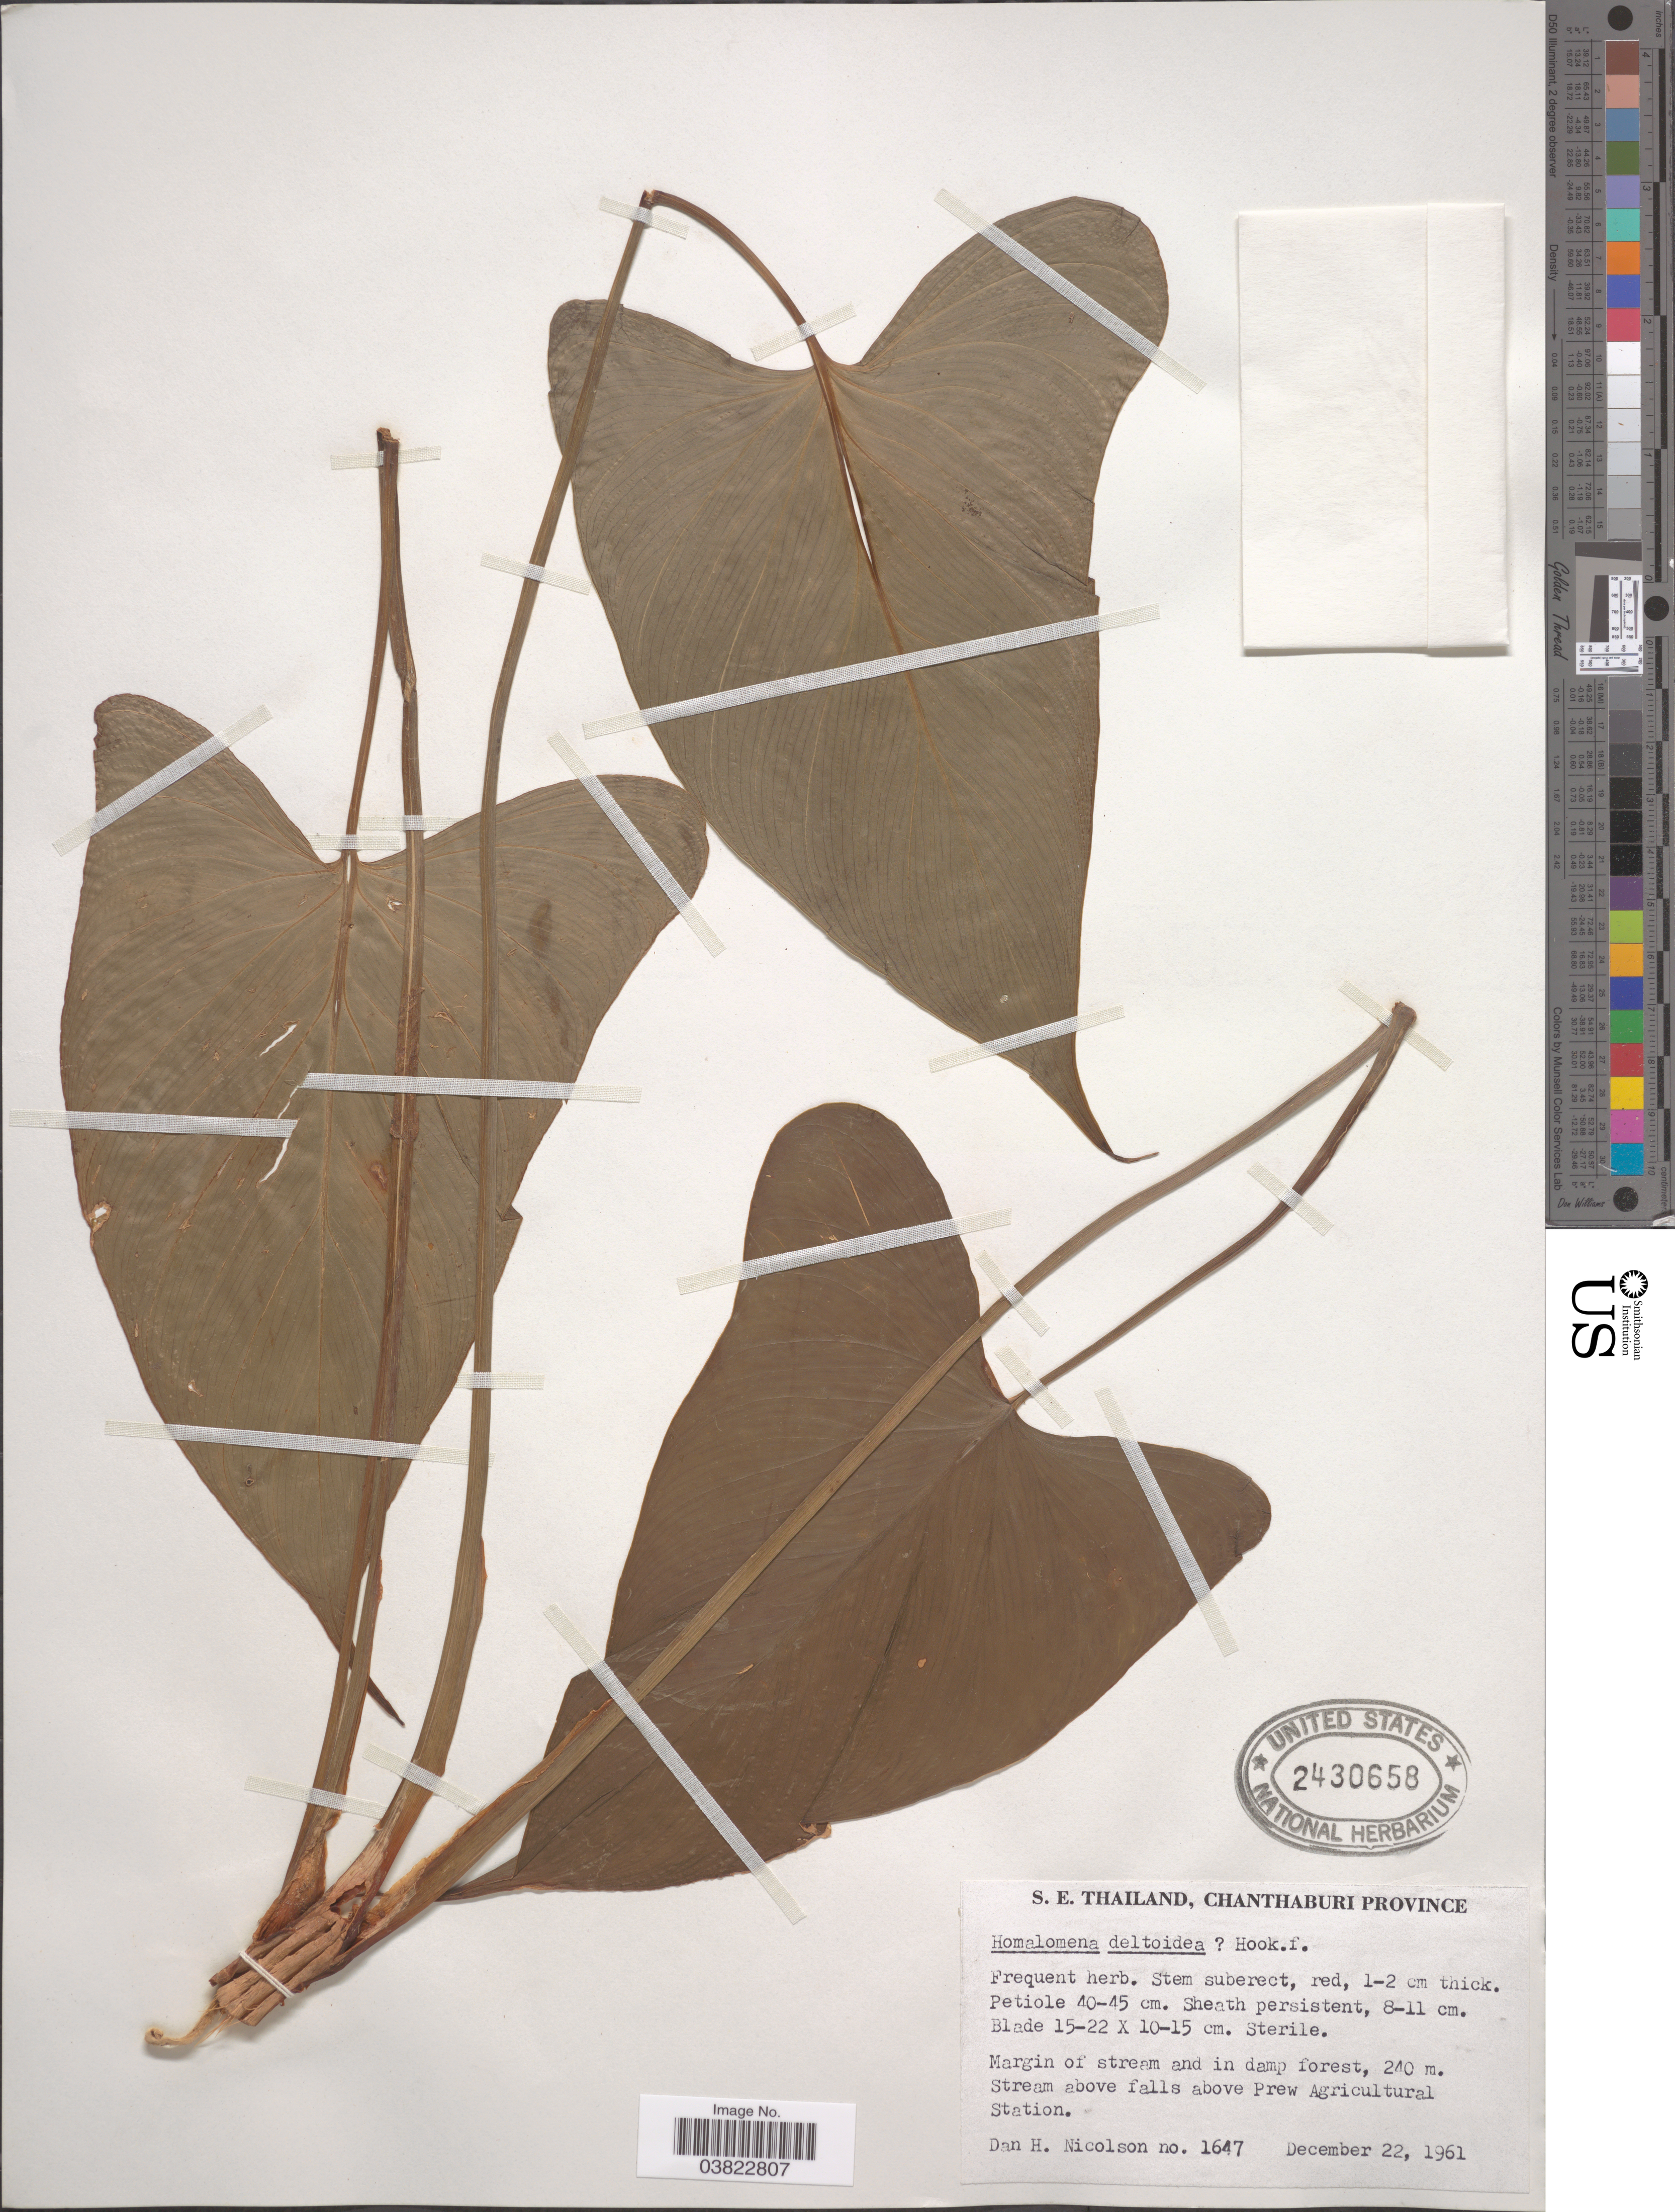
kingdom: Plantae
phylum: Tracheophyta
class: Liliopsida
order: Alismatales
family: Araceae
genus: Homalomena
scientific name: Homalomena deltoidea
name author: Hook. f.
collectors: D. H. Nicolson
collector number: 1647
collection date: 1961-12-22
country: Thailand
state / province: Chanthaburi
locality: S.E. Thailand. Margin of stream and in damp forest. Stream above falls above Prew Agricultural Station.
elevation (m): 240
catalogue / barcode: US 2430658